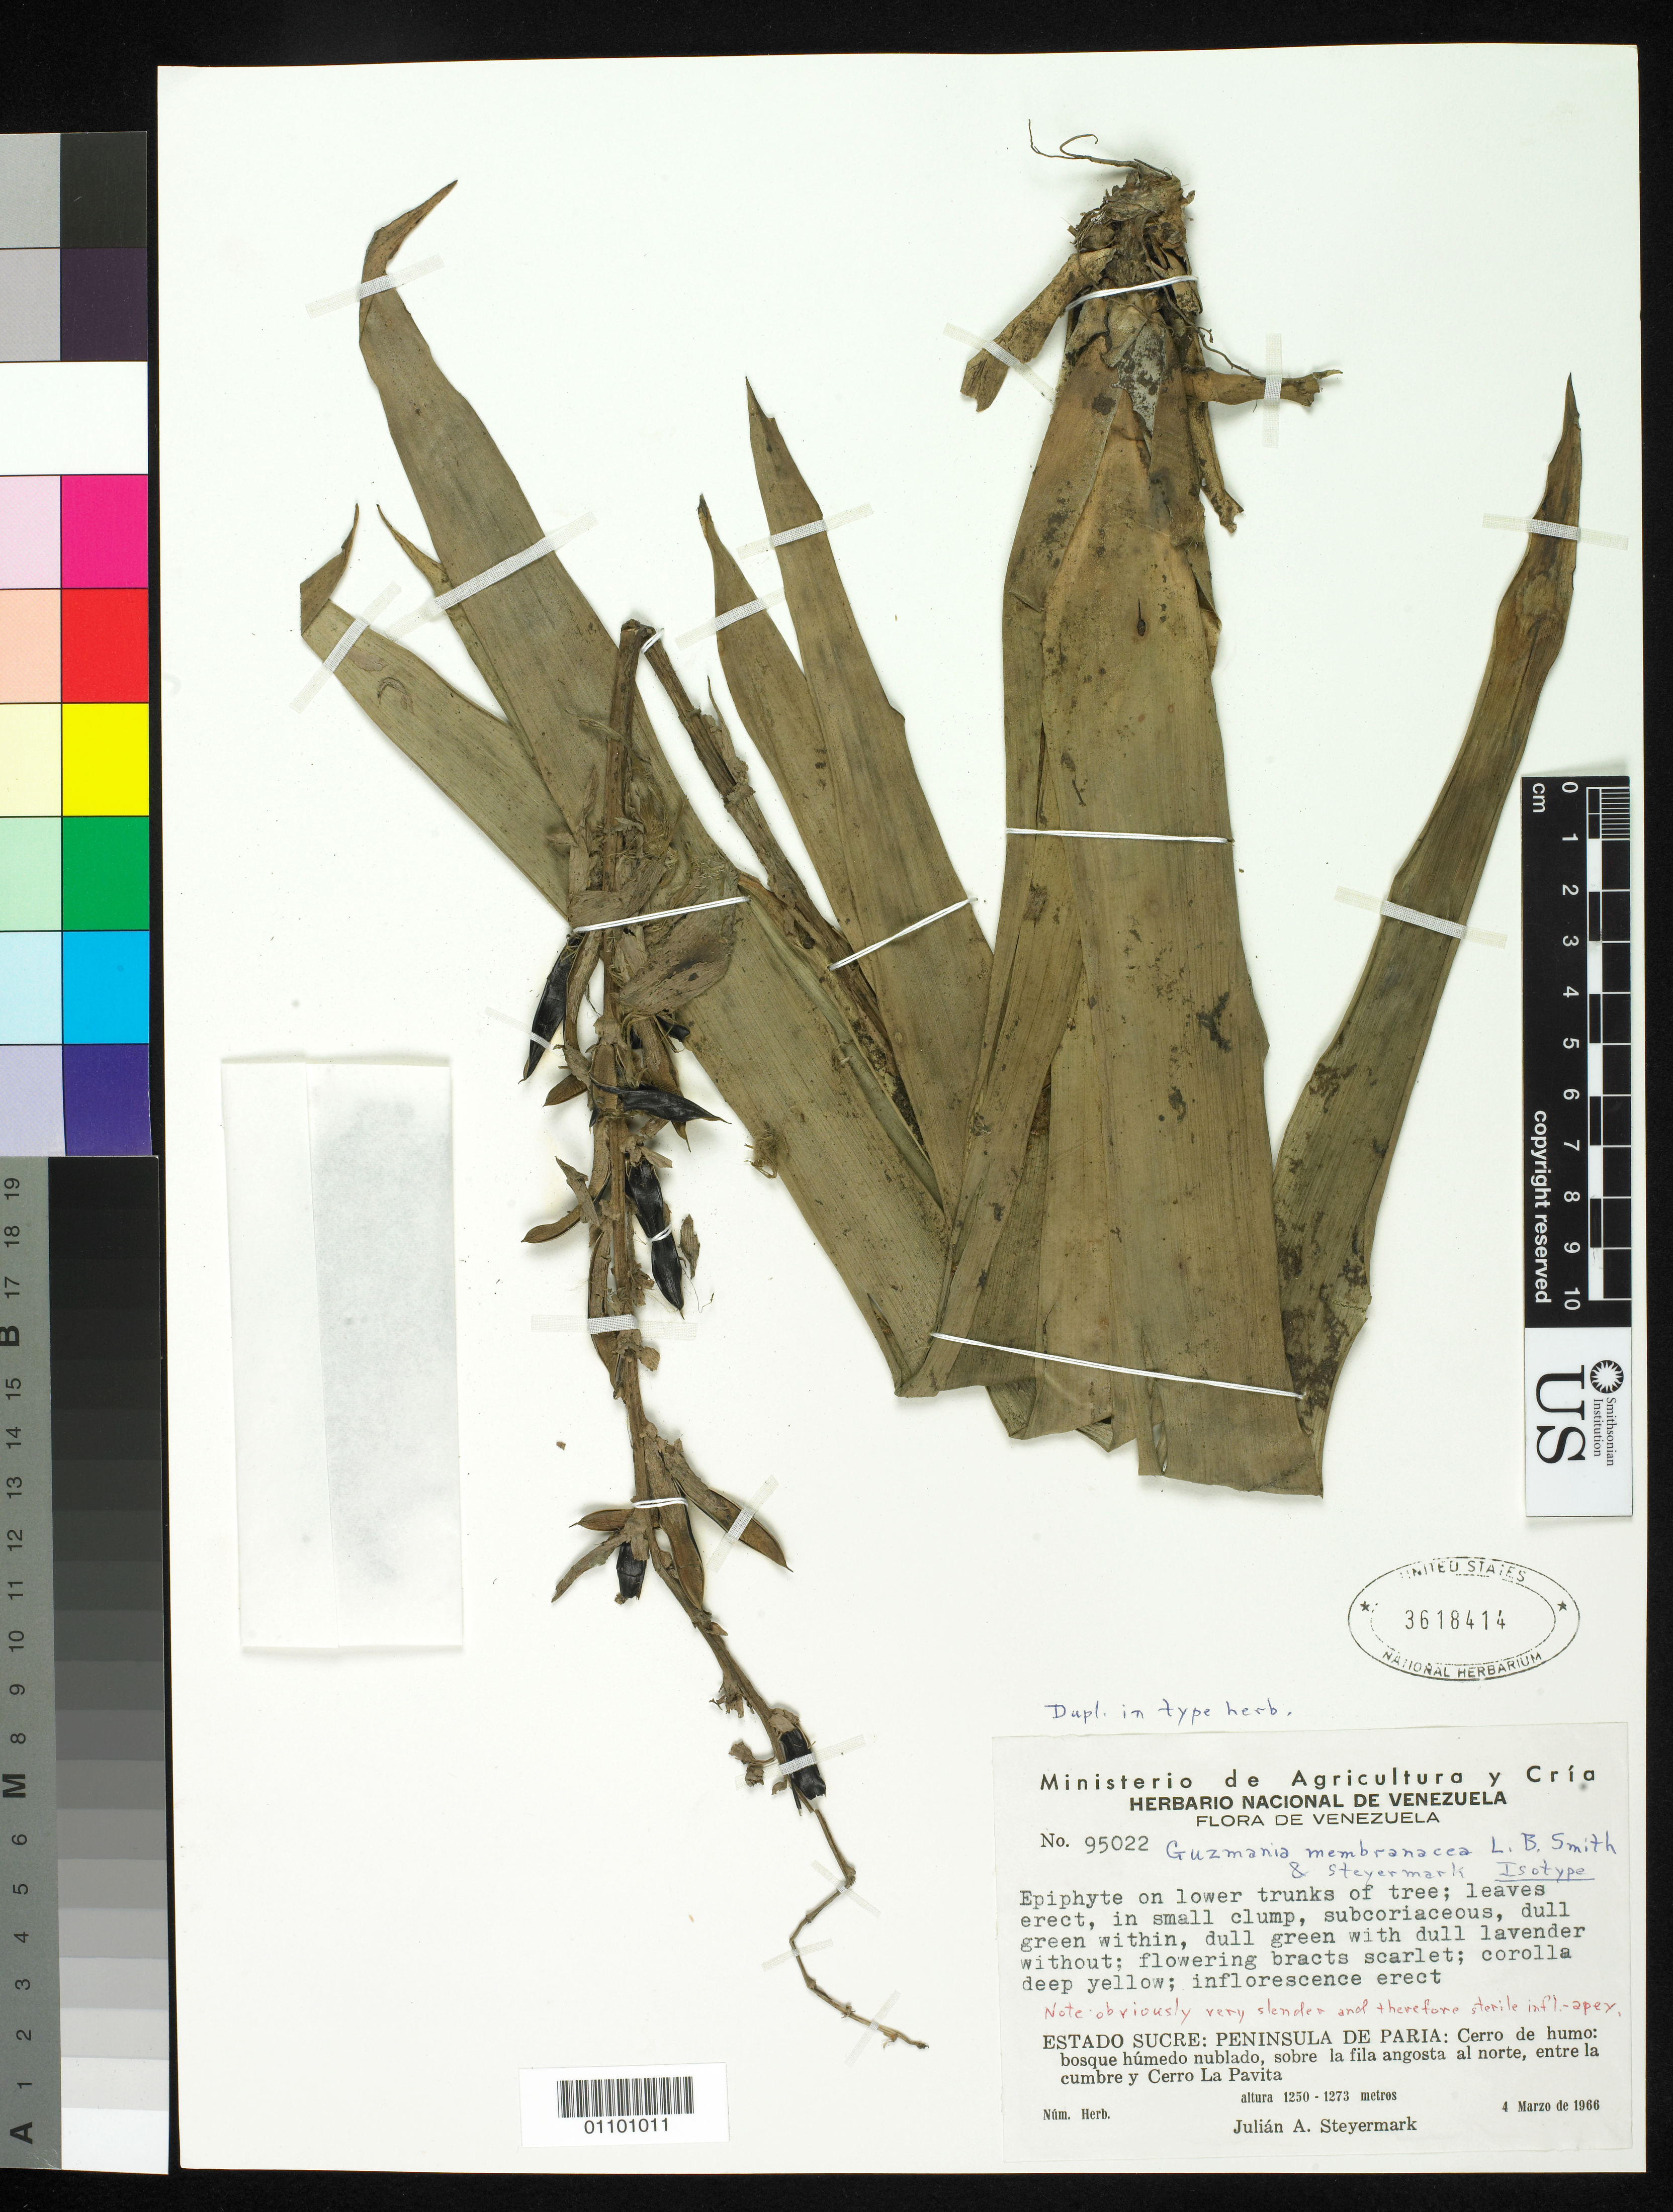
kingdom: Plantae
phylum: Tracheophyta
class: Liliopsida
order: Poales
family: Bromeliaceae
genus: Guzmania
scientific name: Guzmania membranacea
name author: L.B. Sm. & Steyerm.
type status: Isotype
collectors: J. Steyermark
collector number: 95022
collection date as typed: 04 Mar 1966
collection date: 1966-03-04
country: Venezuela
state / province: Sucre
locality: Betwween Cerro Dehumo and Cerro La Pavita, Paria Peninsula.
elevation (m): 1250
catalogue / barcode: US 3618414